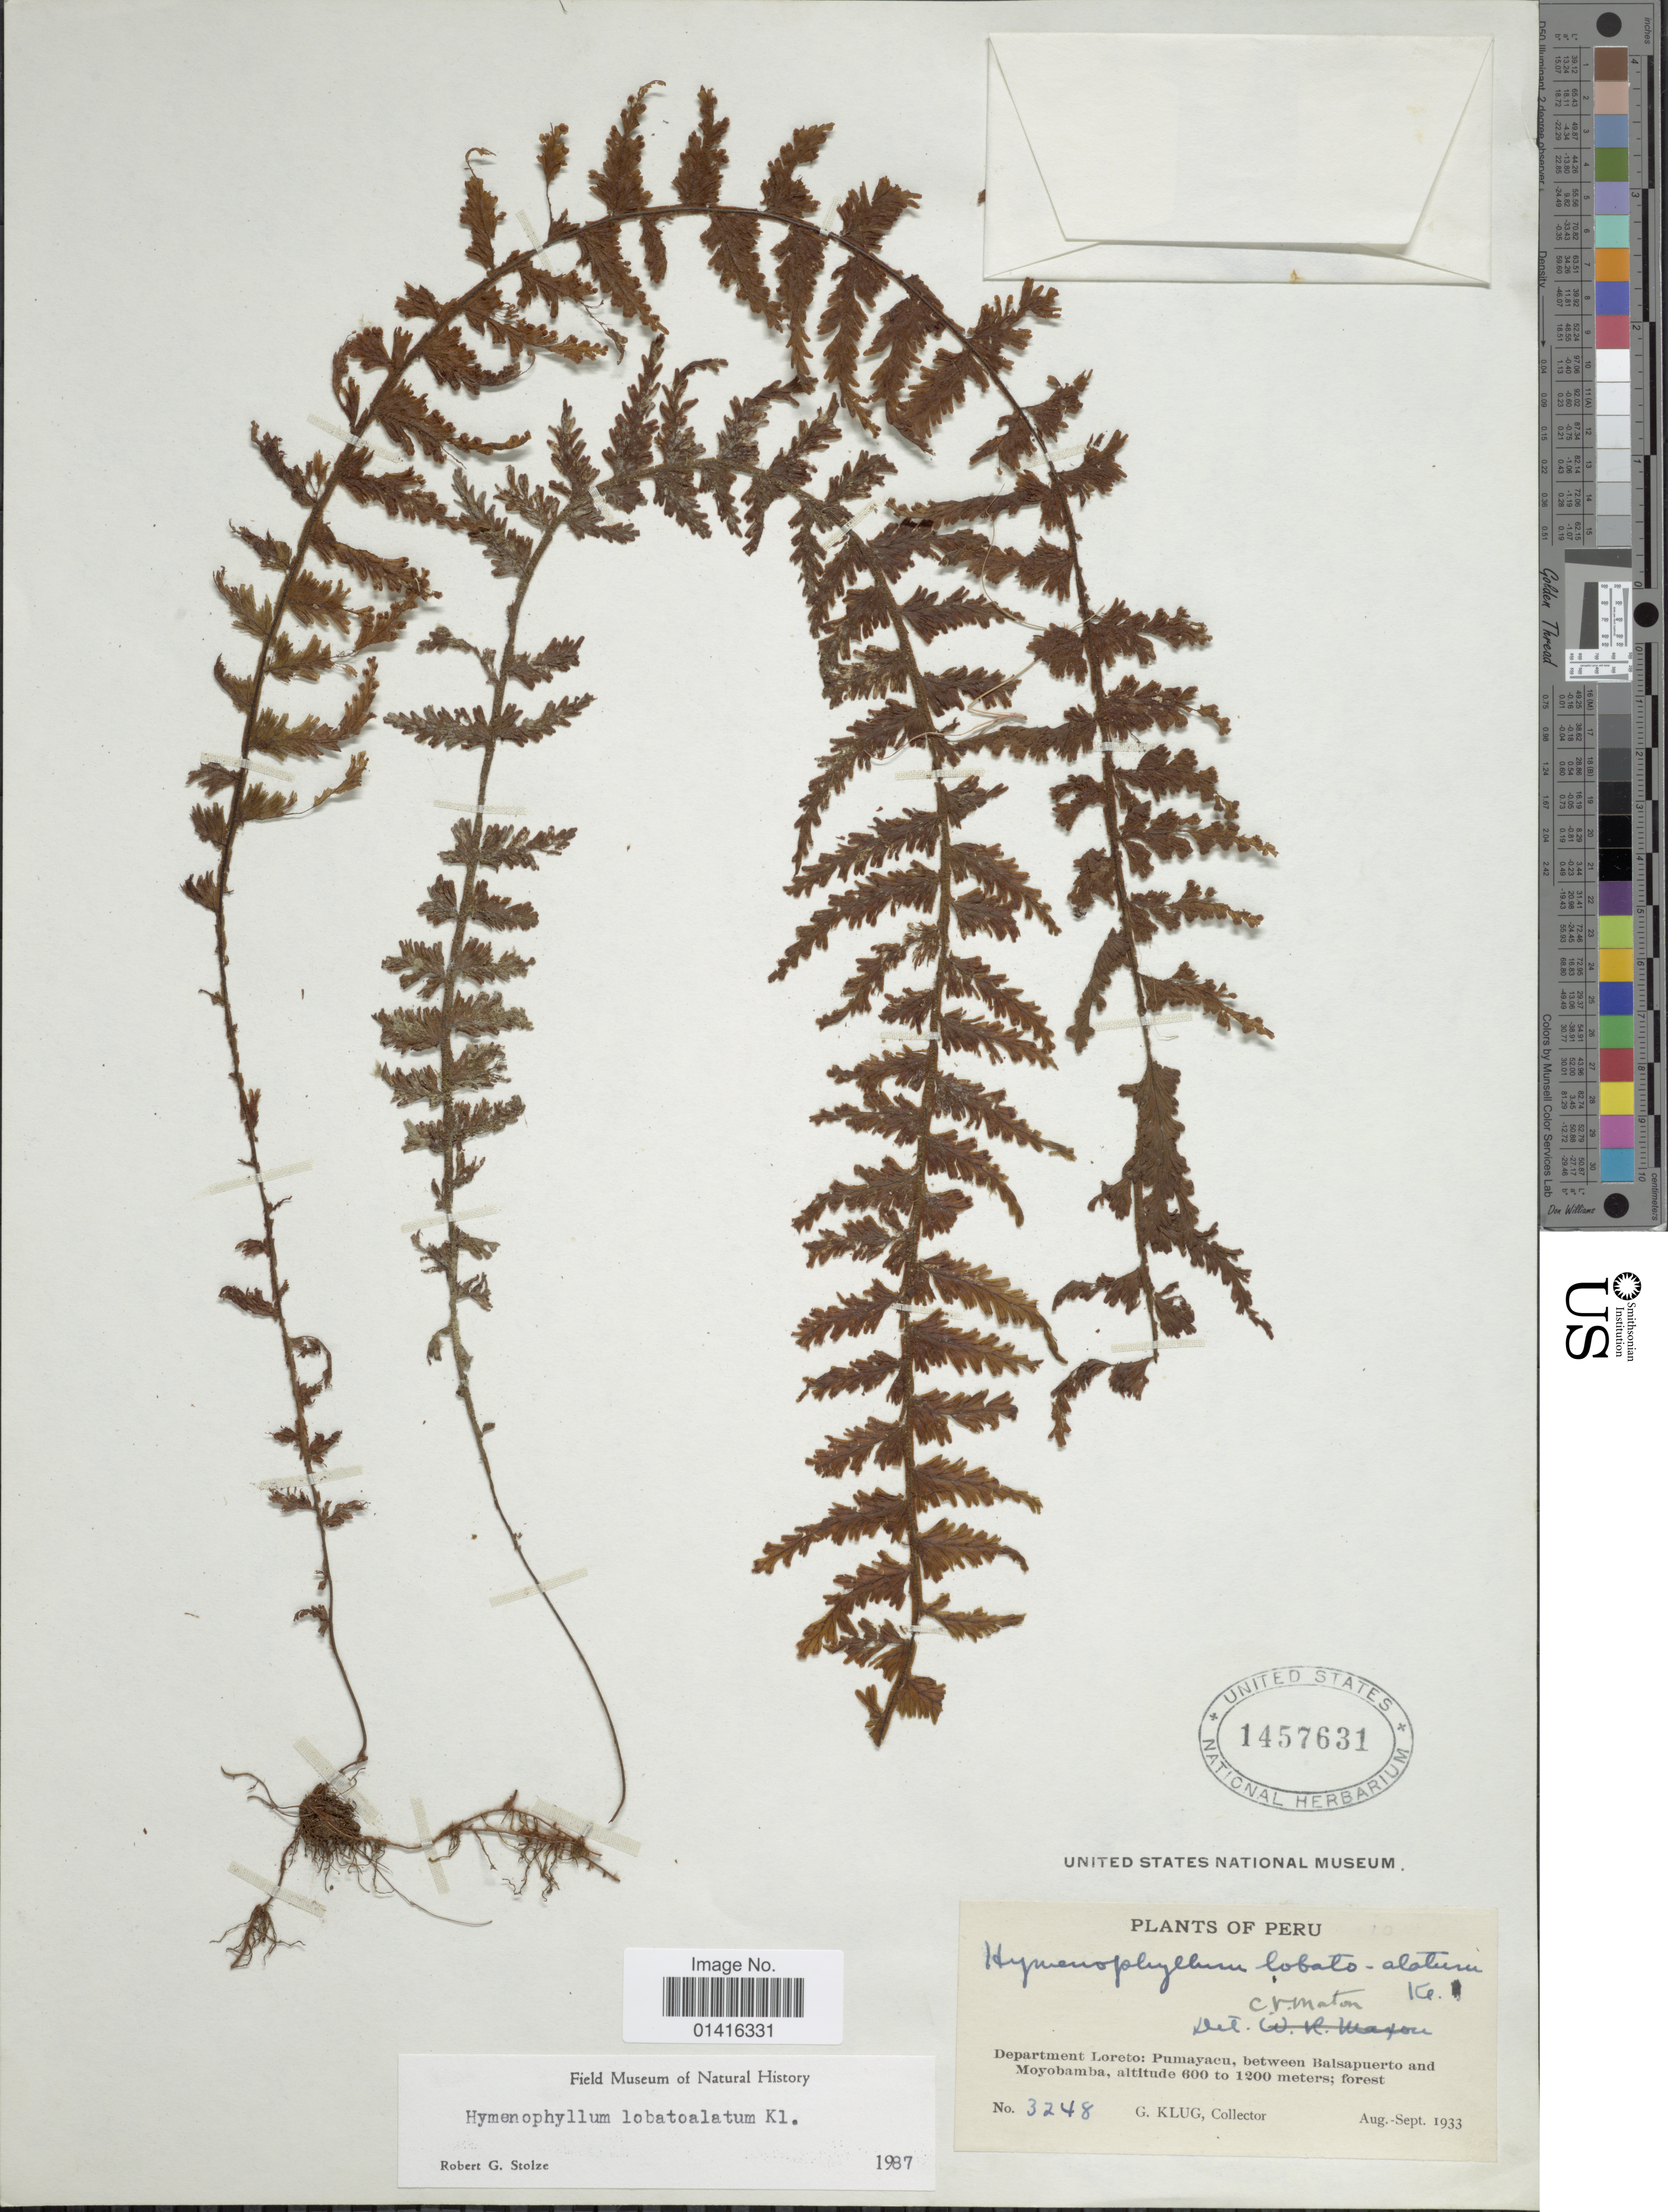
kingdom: Plantae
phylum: Tracheophyta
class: Polypodiopsida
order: Hymenophyllales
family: Hymenophyllaceae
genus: Hymenophyllum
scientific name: Hymenophyllum lobatoalatum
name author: Klotzsch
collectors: G. Klug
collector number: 3248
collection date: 1933-08/1933-09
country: Peru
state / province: Loreto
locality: Pumayacu, between Balsapuerto and Moyobamba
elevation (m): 600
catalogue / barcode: US 1457631